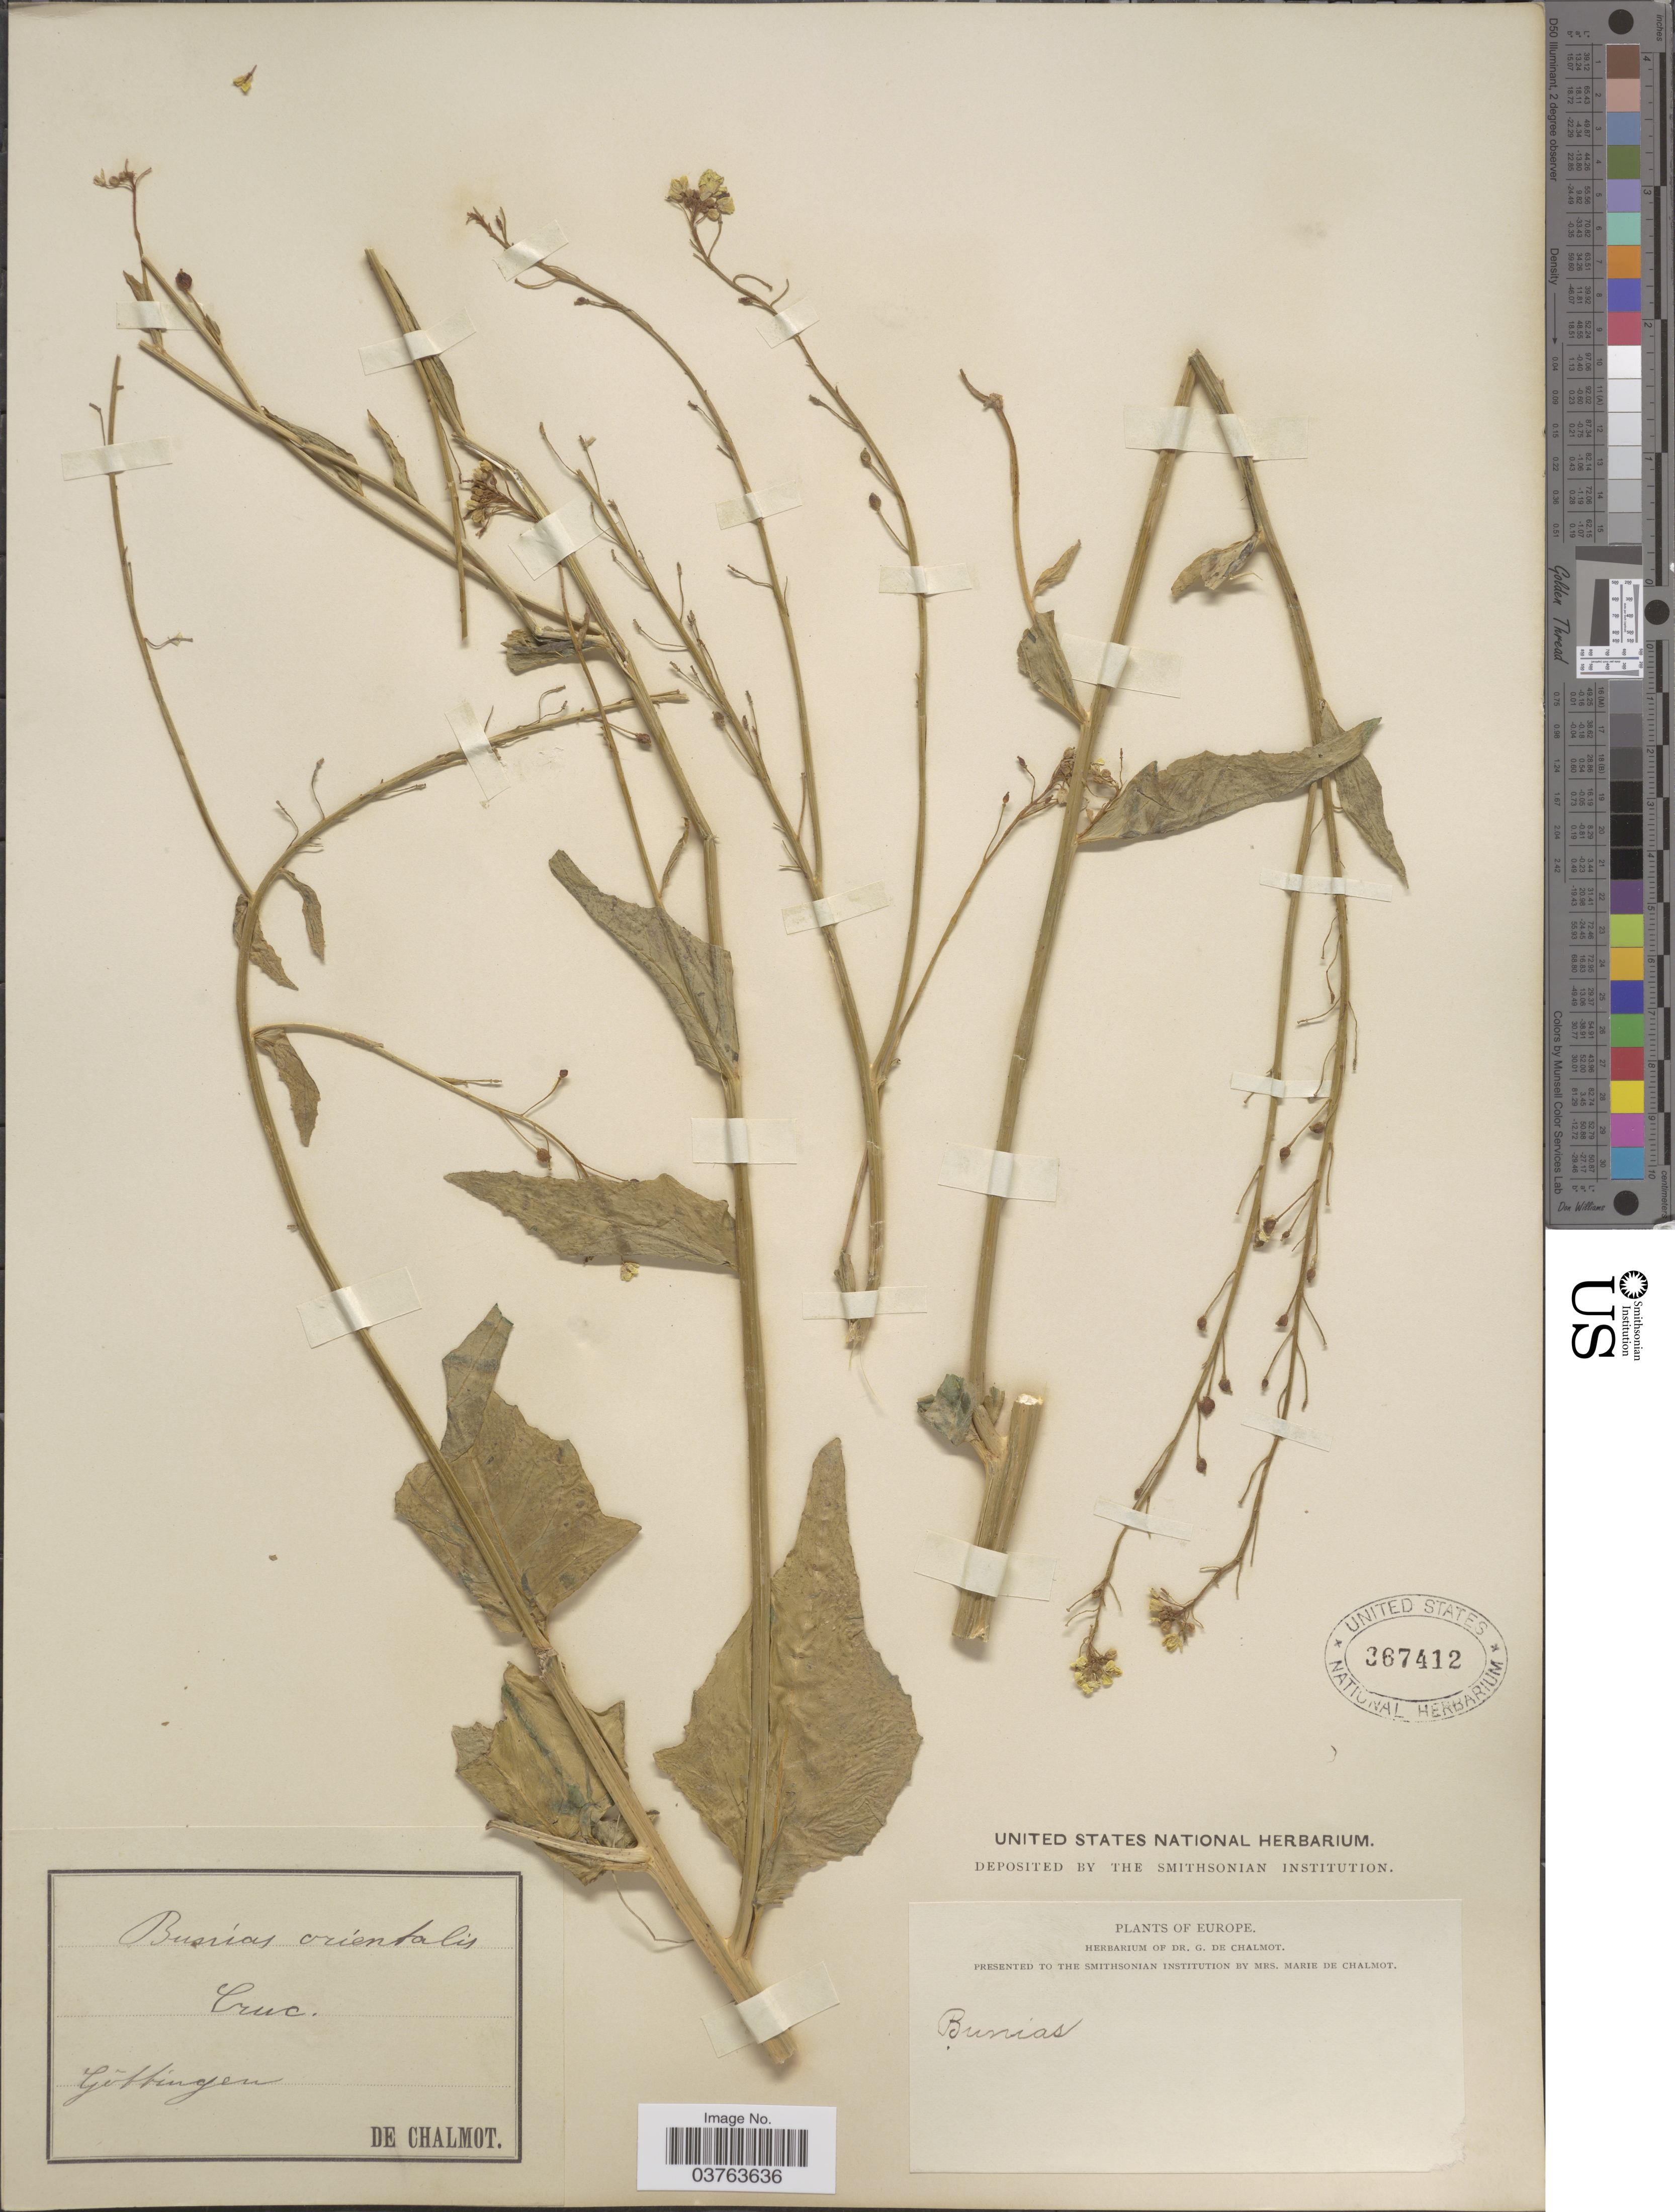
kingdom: Plantae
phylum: Tracheophyta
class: Magnoliopsida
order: Brassicales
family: Brassicaceae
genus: Bunias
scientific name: Bunias orientalis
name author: L.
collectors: G. de Chalmot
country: Germany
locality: Göttingen. Europe.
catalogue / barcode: US 367412